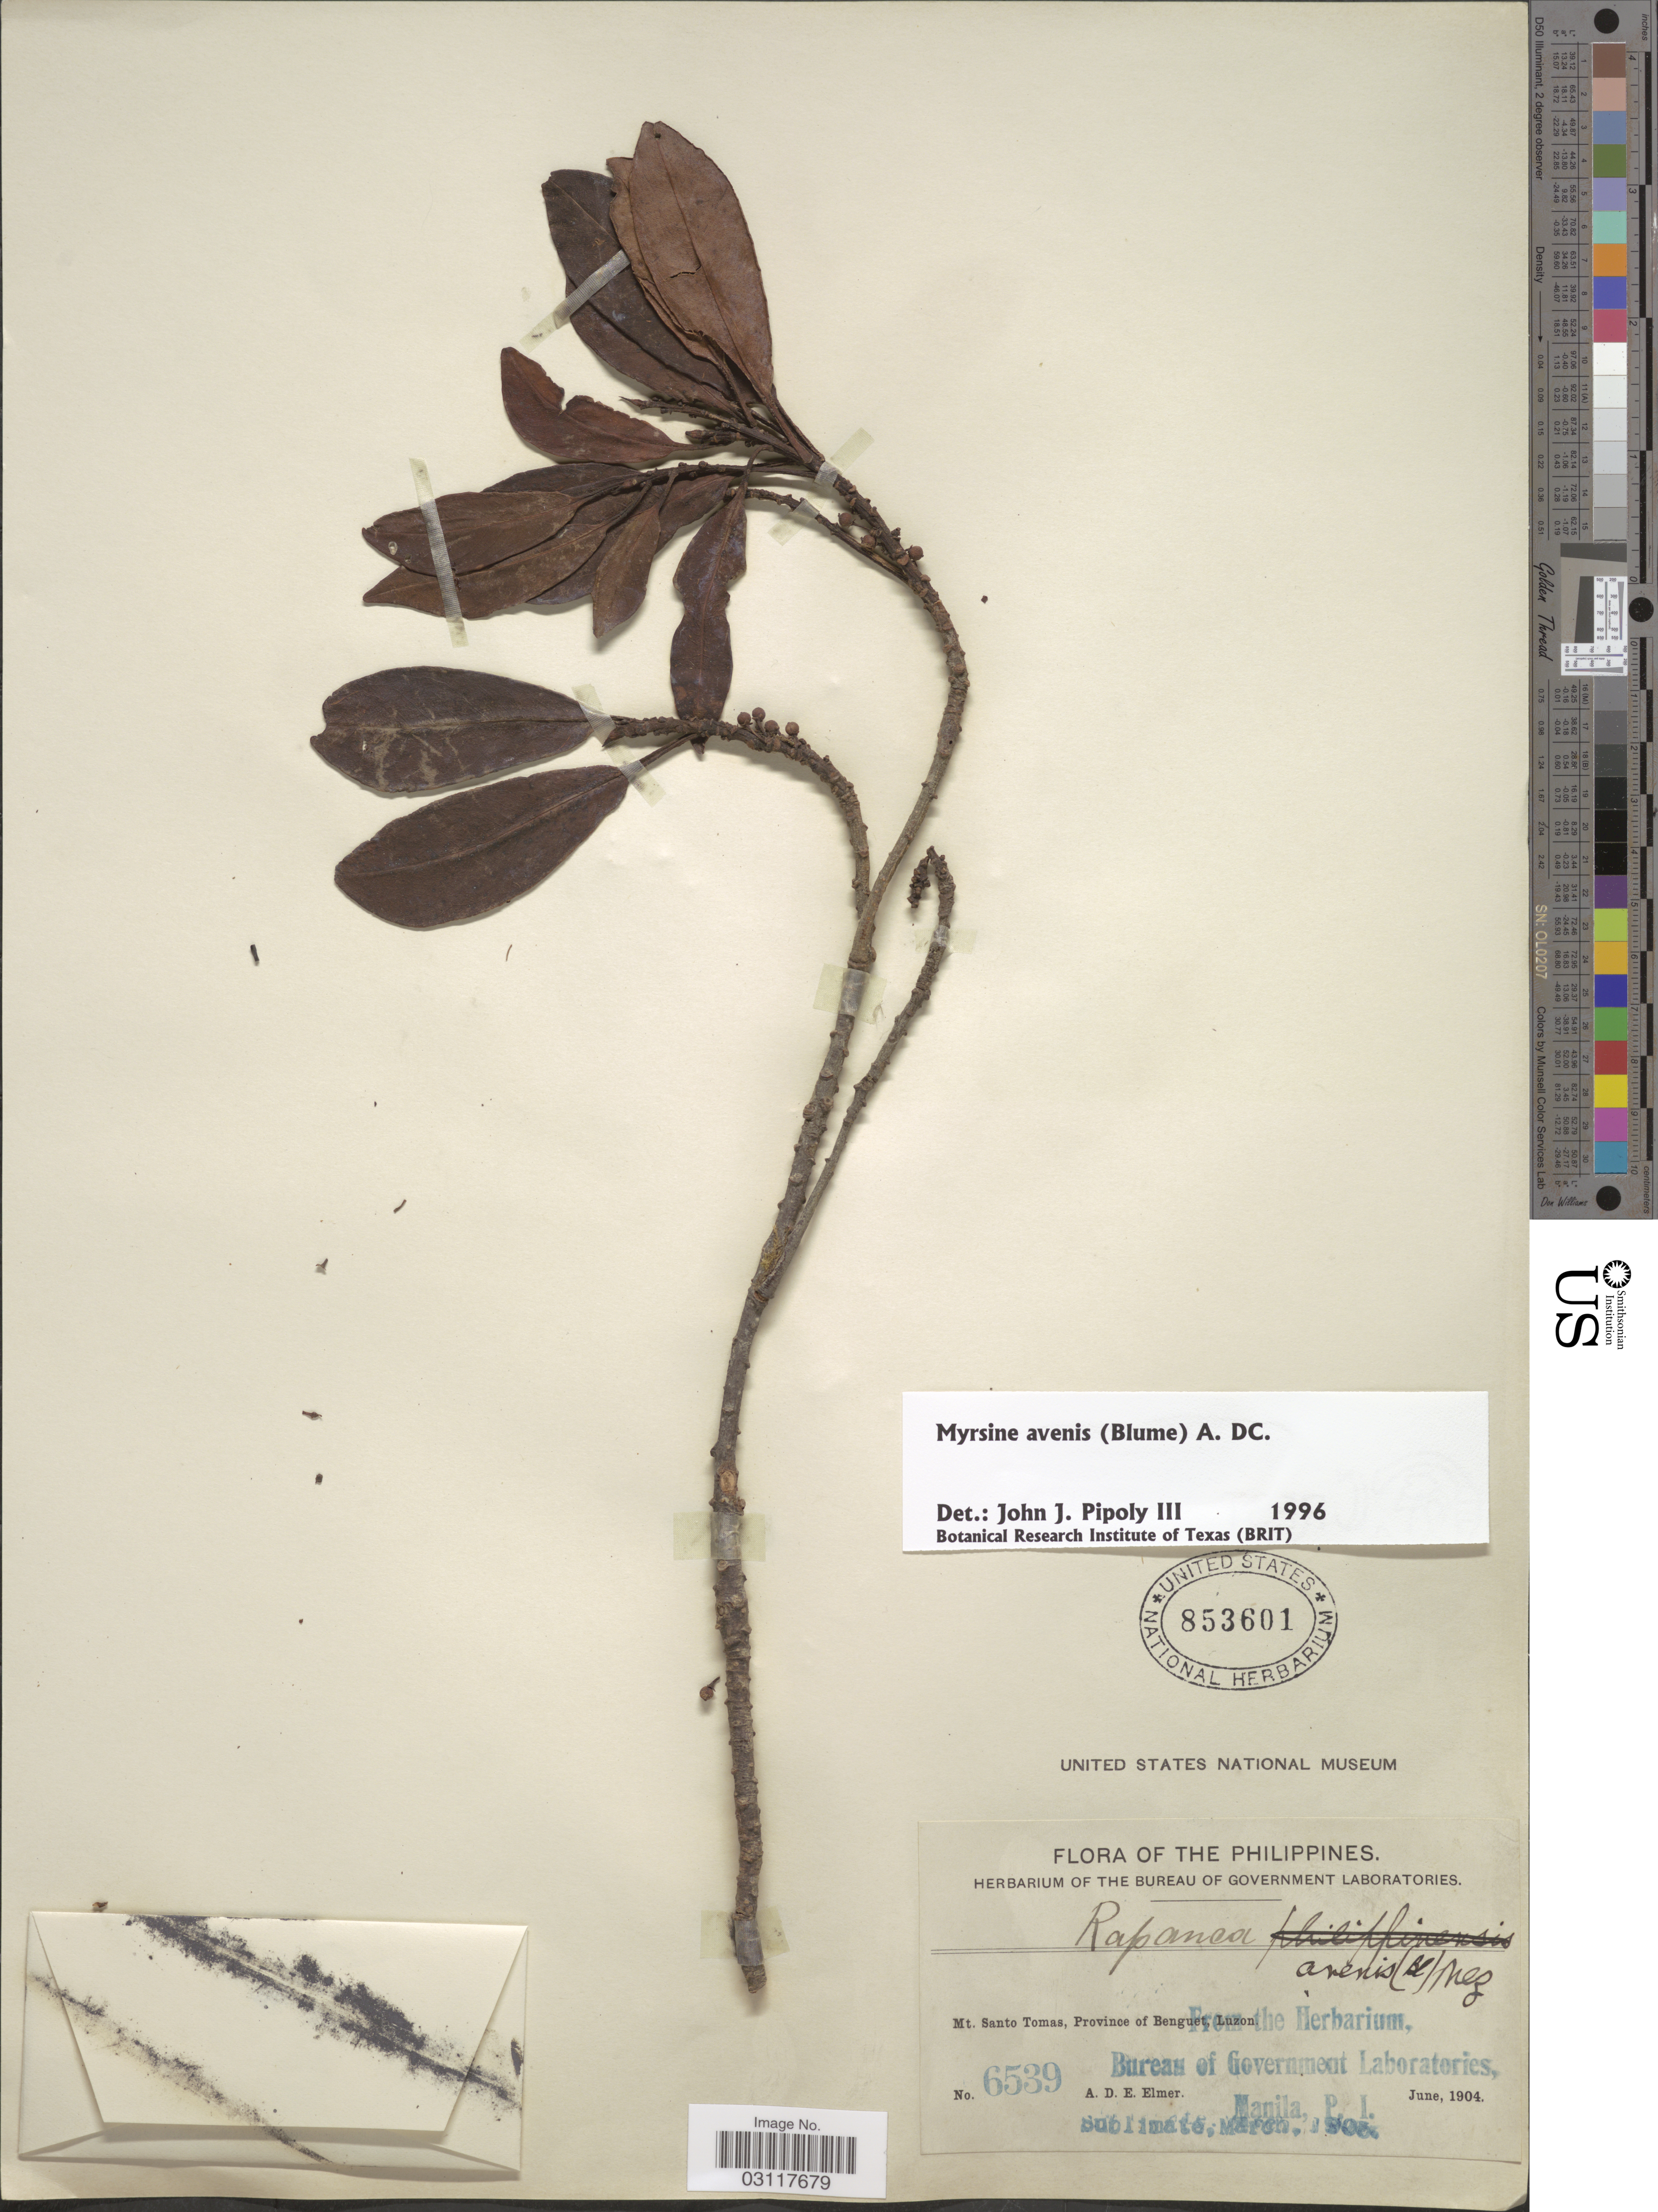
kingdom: Plantae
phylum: Tracheophyta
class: Magnoliopsida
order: Ericales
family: Primulaceae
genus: Myrsine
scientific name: Myrsine avenis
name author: A. DC.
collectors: A. D. E. Elmer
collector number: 6539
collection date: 1904-06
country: Philippines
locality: Mt. Santo Tomas, Province of Benguet, Luzon.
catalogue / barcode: US 853601